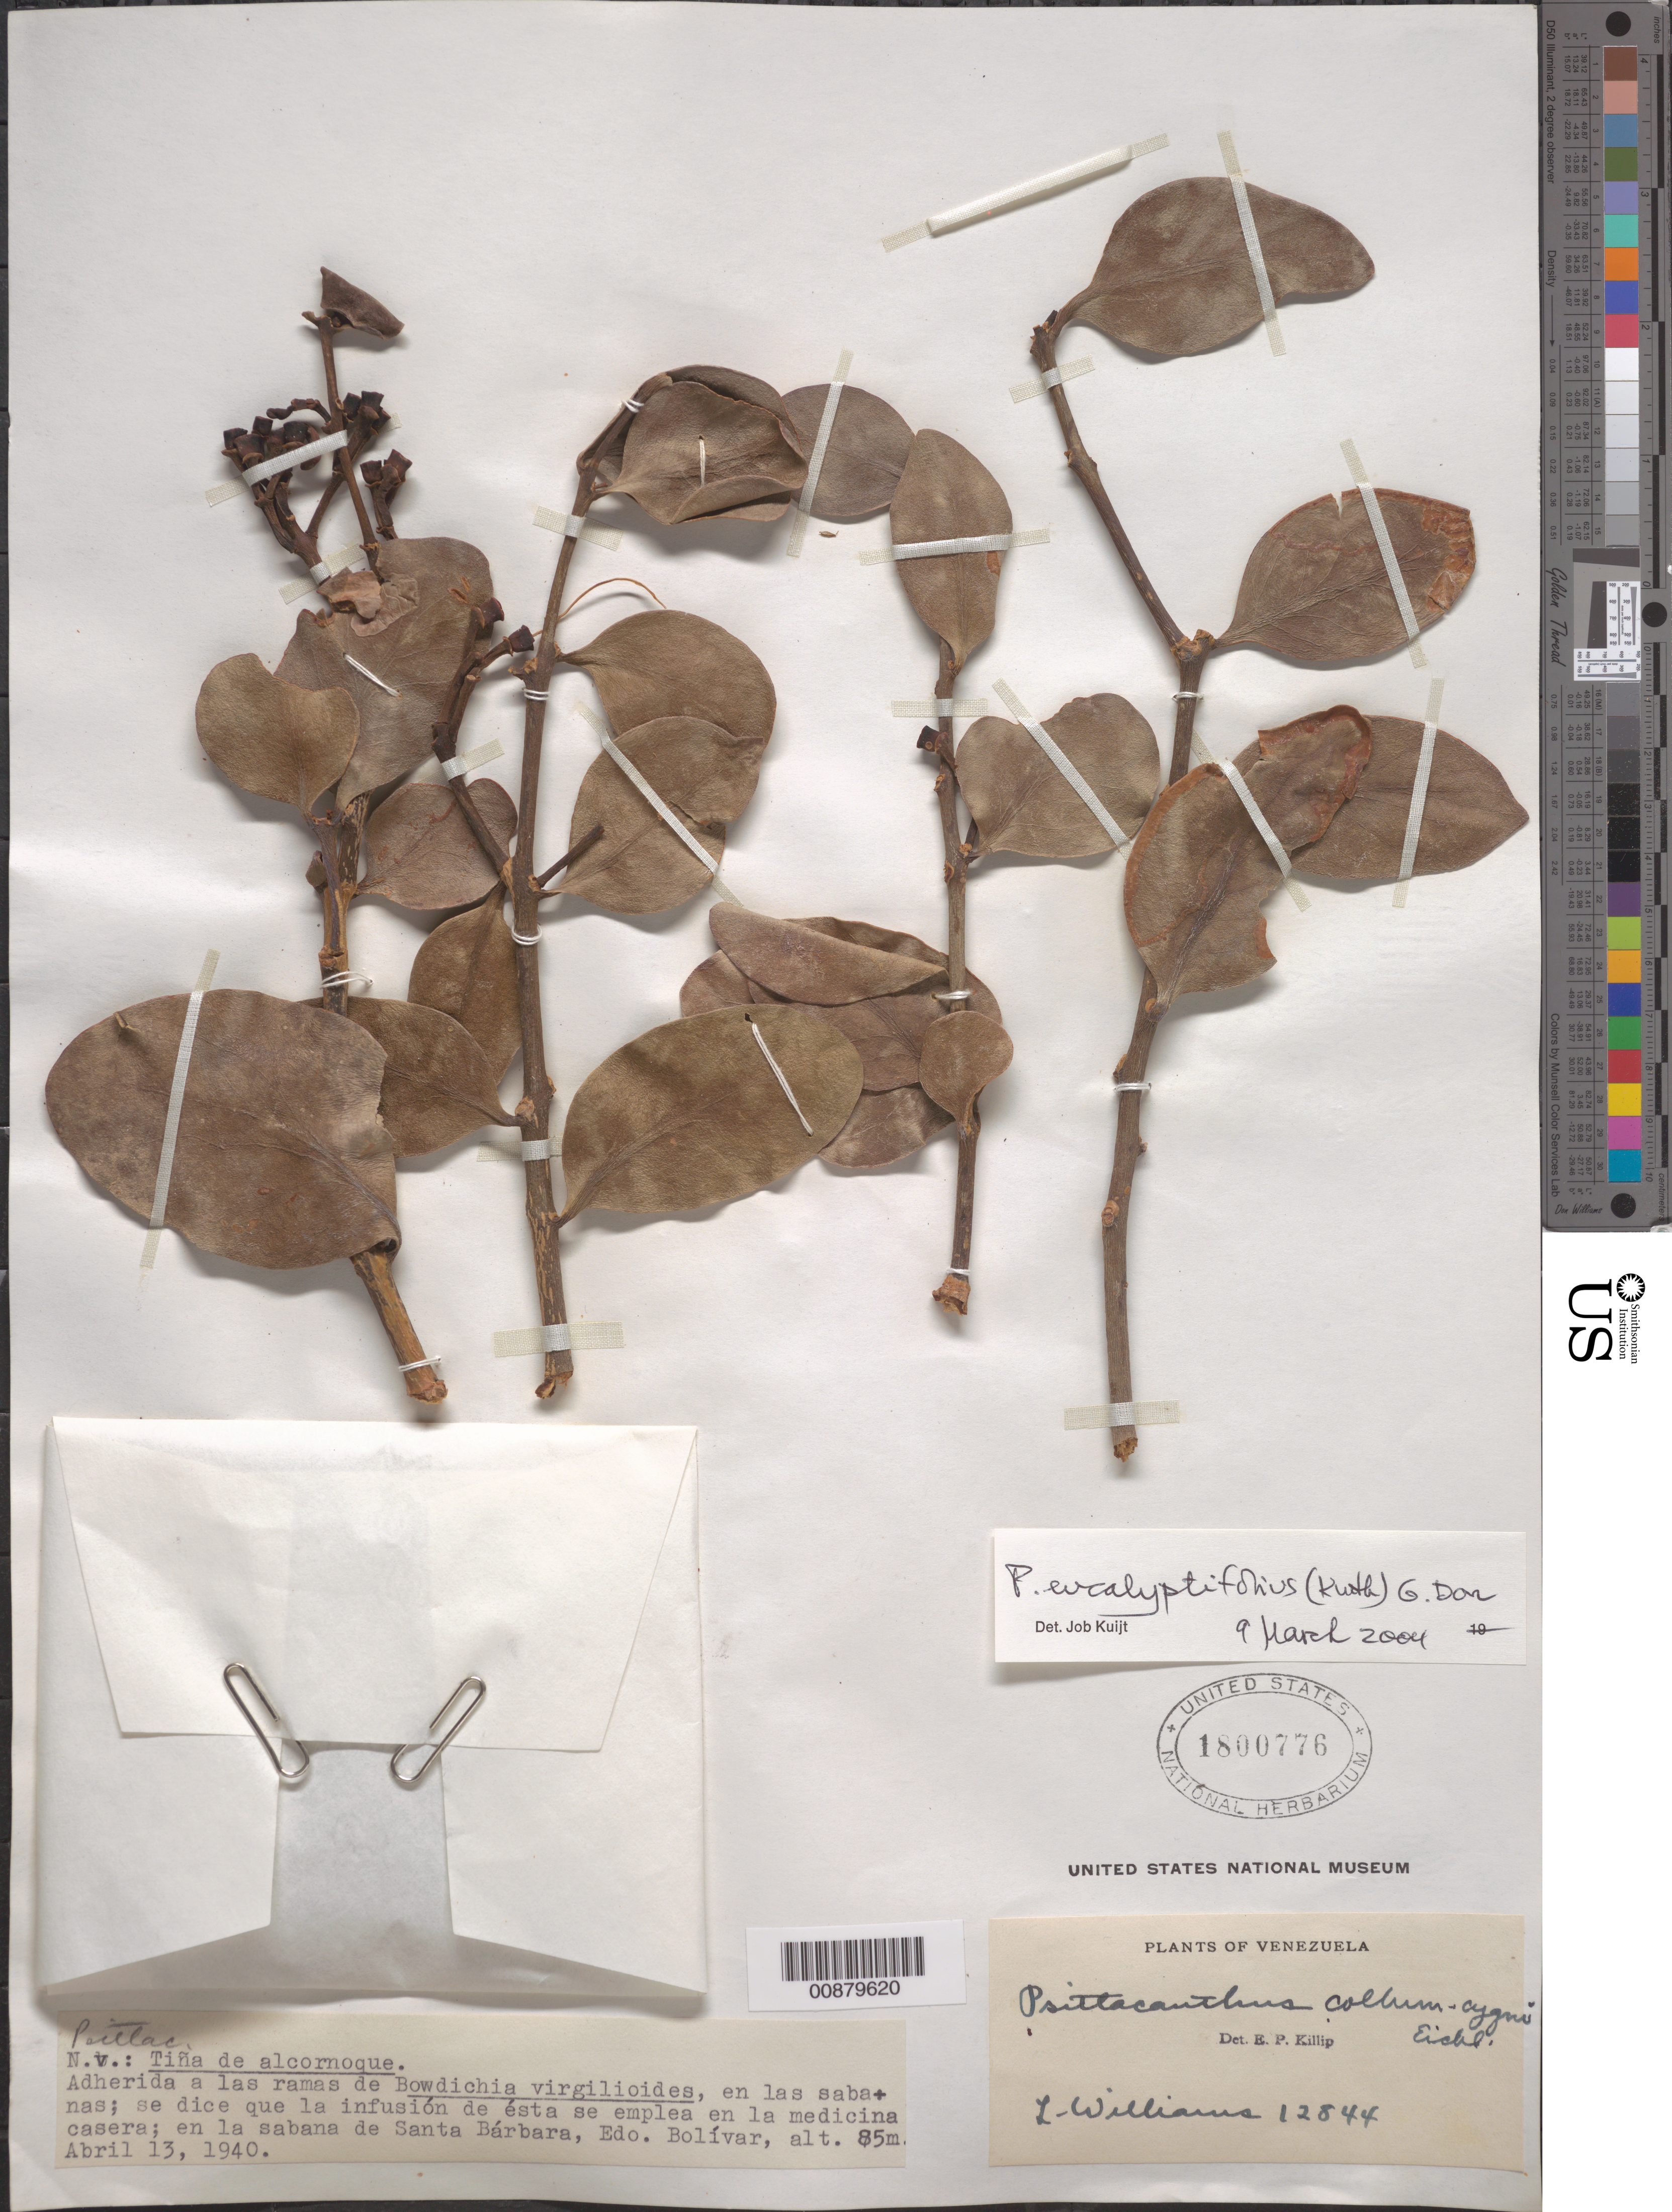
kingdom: Plantae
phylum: Tracheophyta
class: Magnoliopsida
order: Santalales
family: Loranthaceae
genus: Psittacanthus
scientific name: Psittacanthus eucalyptifolius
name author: (Kunth) G. Don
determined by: Kuijt, Job, (CANADA)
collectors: Ll. Williams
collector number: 12844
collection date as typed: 13-Apr-40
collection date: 1940-04-13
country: Venezuela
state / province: Bolívar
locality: Santa Bábara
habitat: Adherida a las ramas de Bowdichia virgilioides, en las sabanas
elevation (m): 85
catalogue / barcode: US 1800776